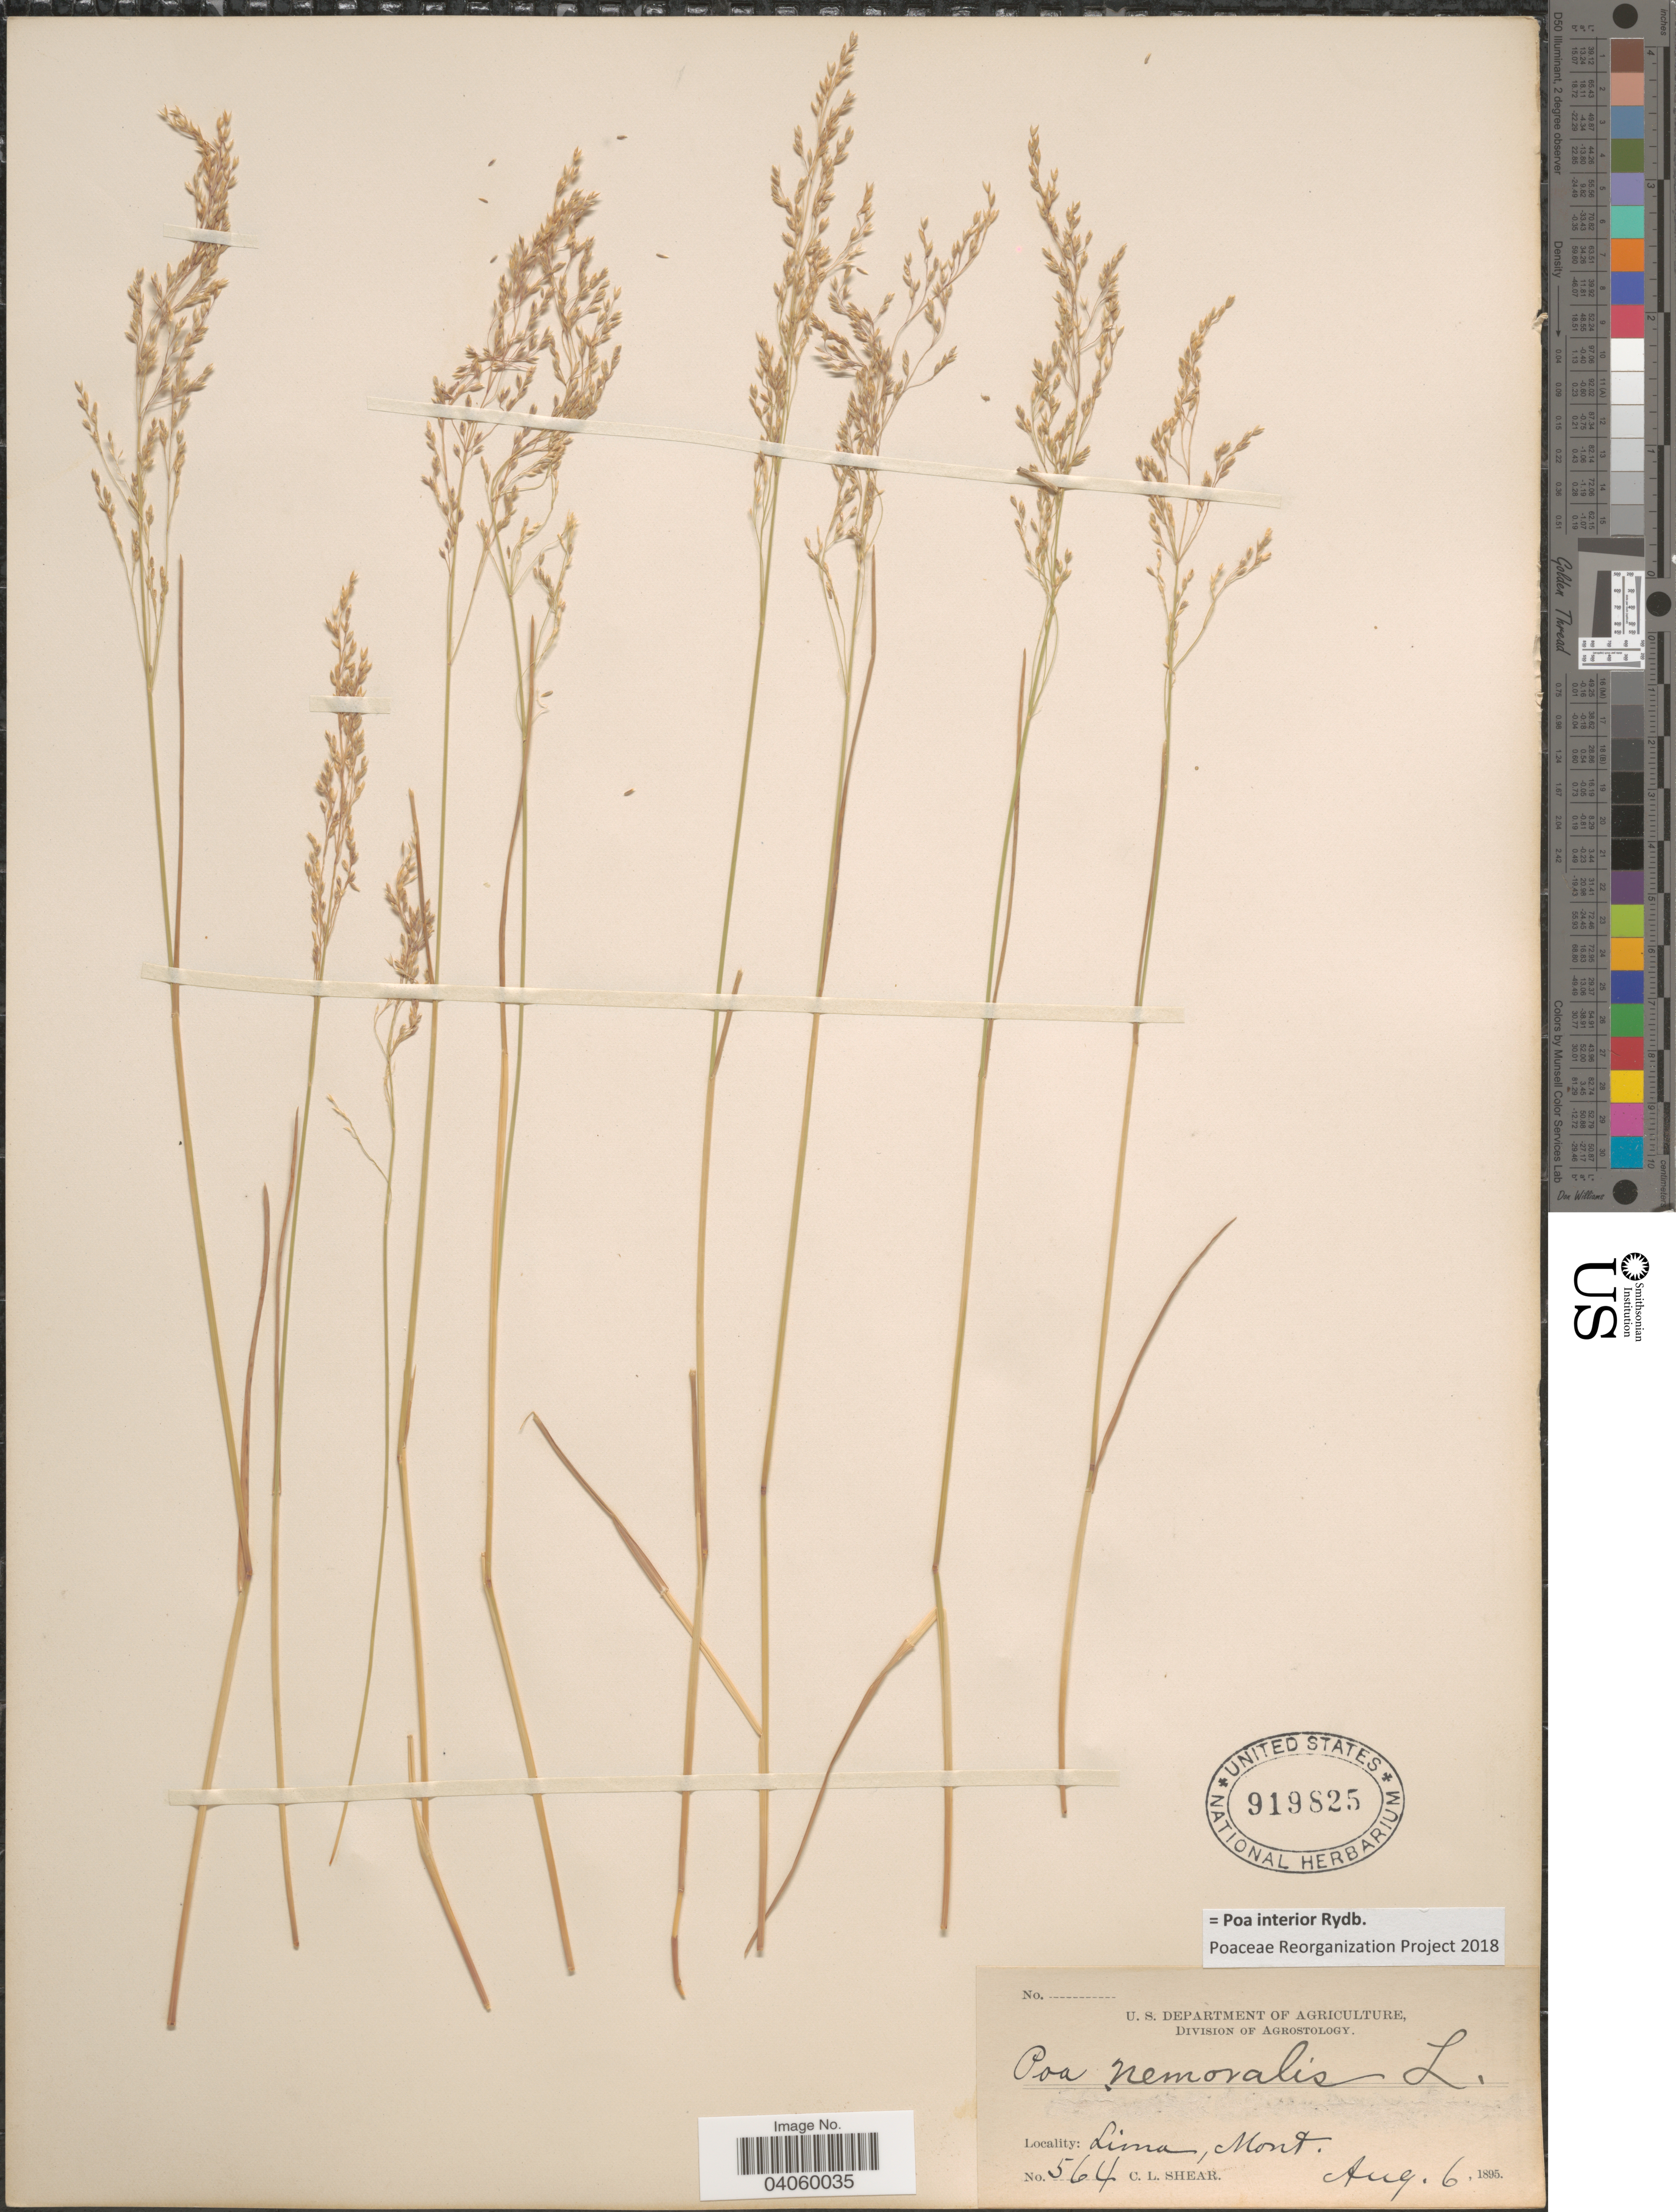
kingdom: Plantae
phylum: Tracheophyta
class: Liliopsida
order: Poales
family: Poaceae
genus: Poa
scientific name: Poa interior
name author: Rydb.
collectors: C. L. Shear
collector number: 564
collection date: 1895-08-06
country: United States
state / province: Montana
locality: Lima.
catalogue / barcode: US 919825